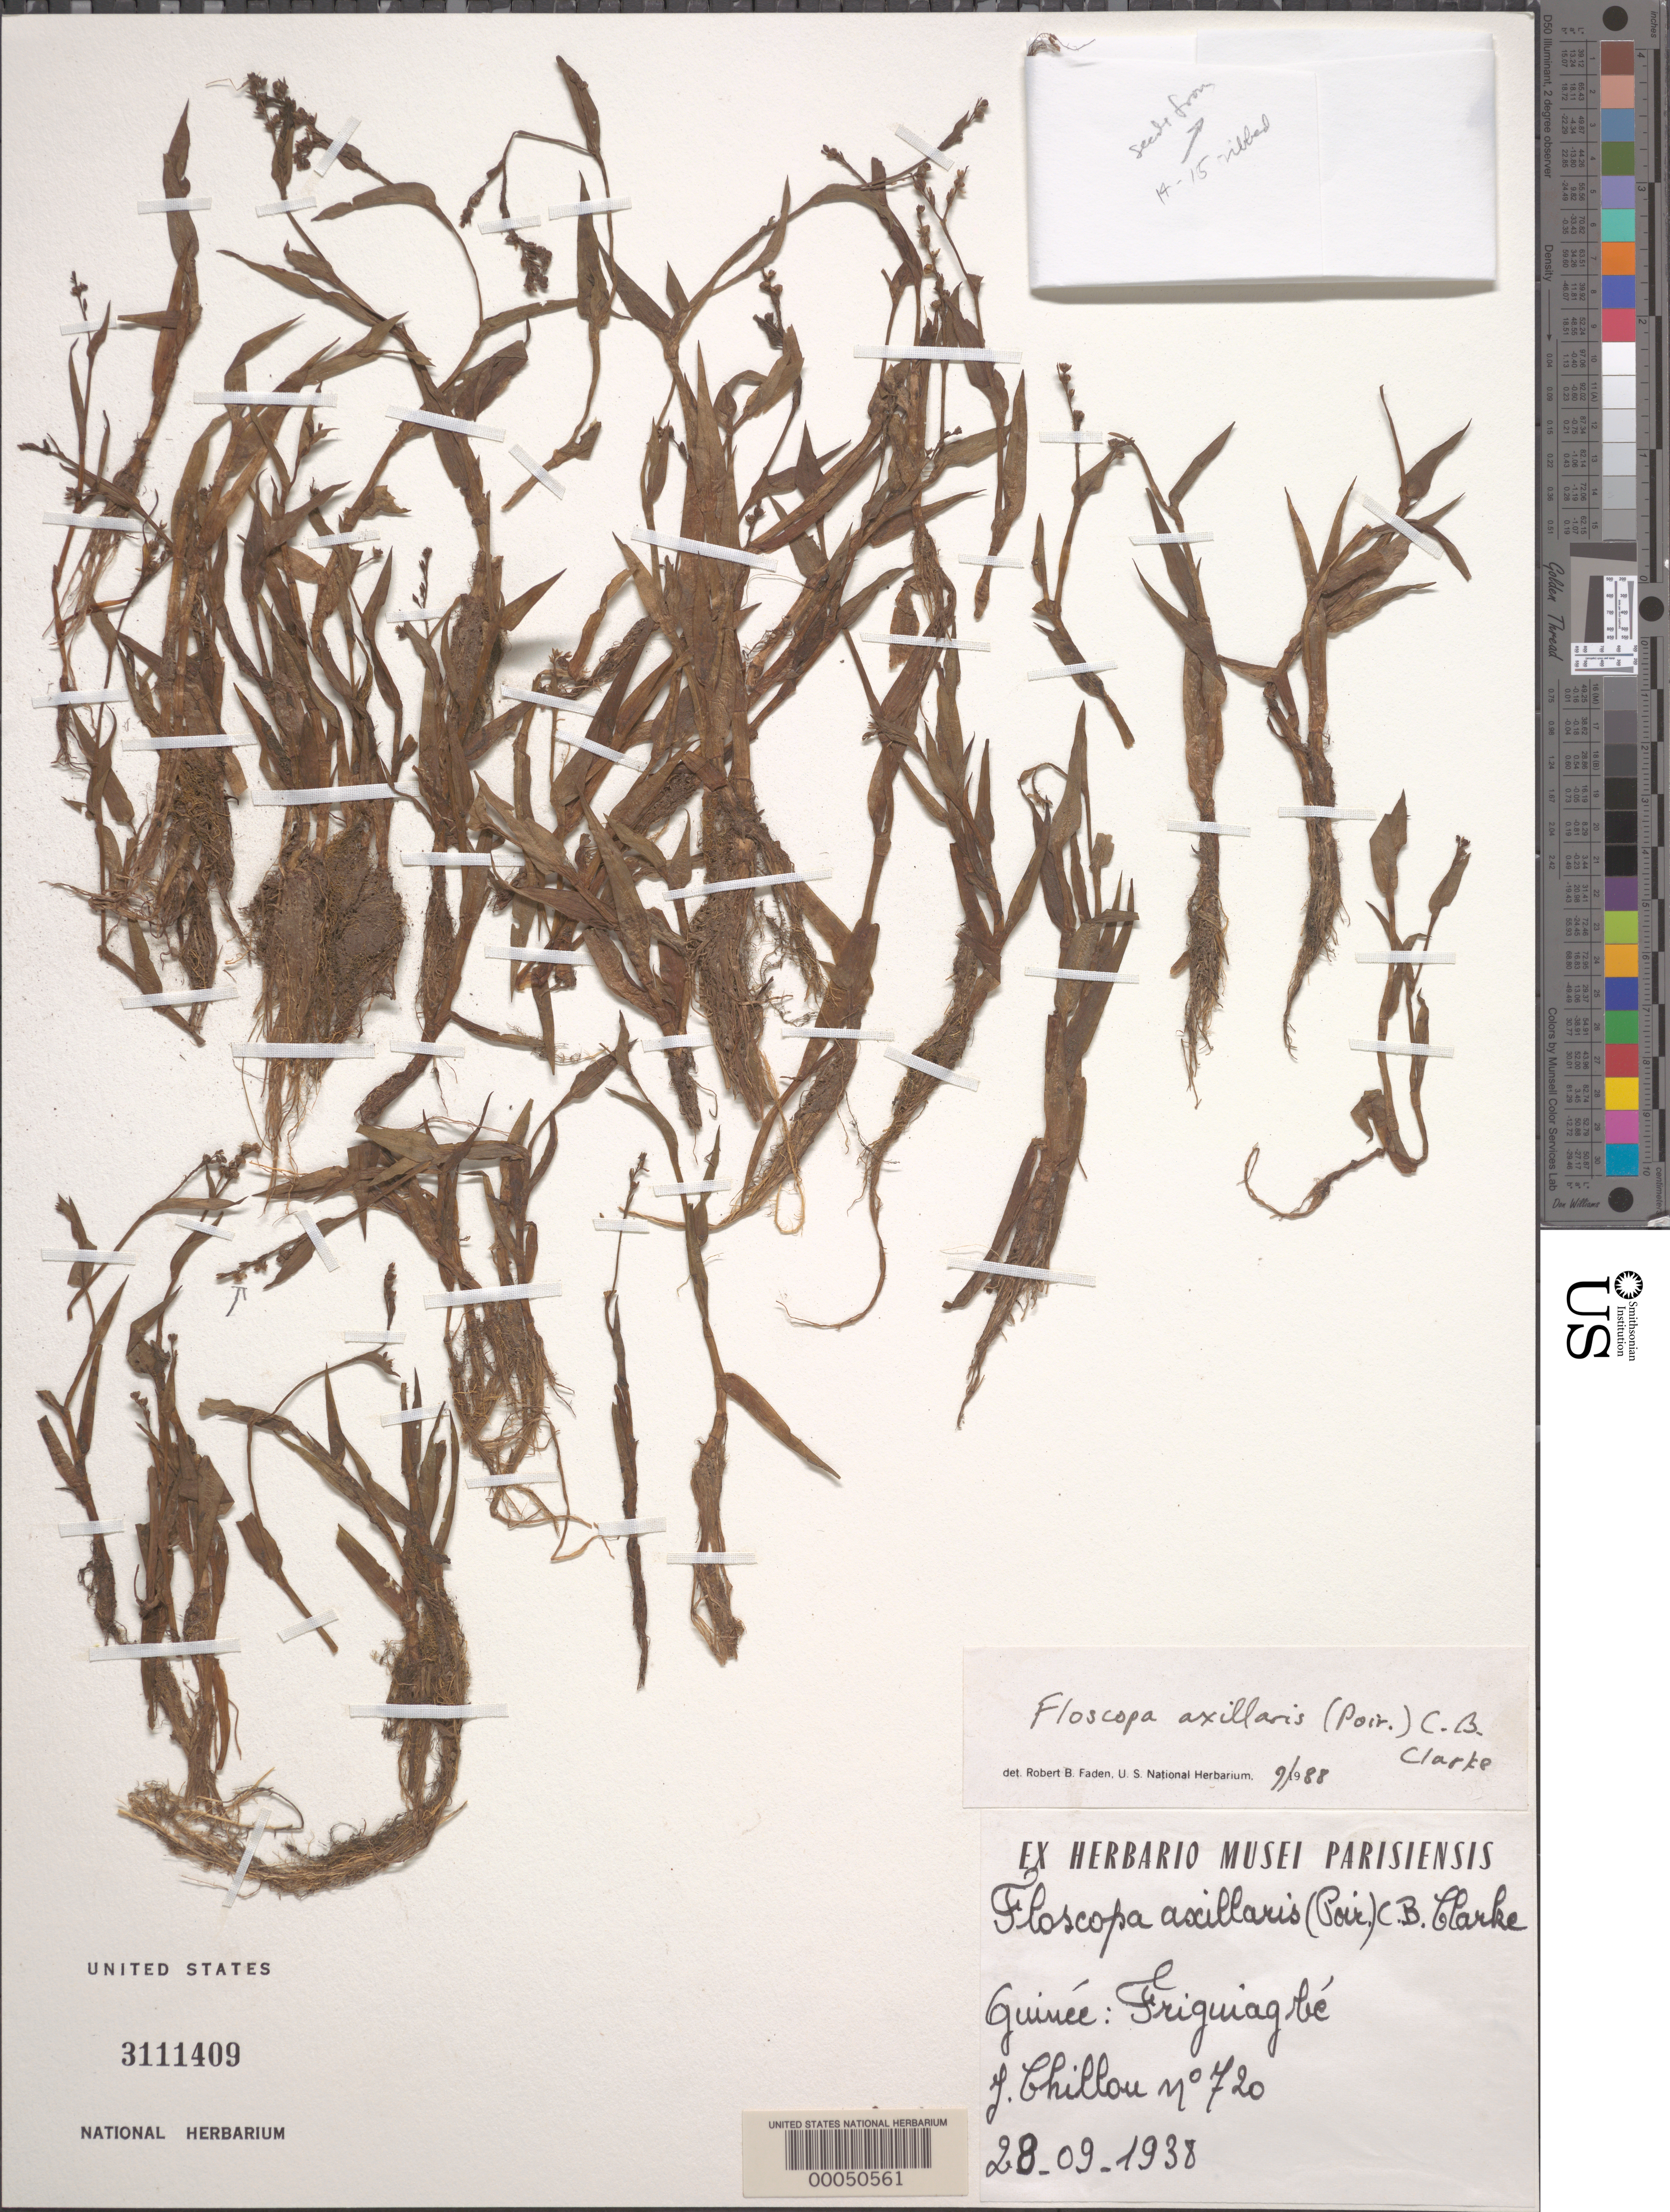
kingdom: Plantae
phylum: Tracheophyta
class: Liliopsida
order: Commelinales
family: Commelinaceae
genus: Floscopa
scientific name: Floscopa axillaris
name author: (Poir.) C.B. Clarke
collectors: Y. Chillou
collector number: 720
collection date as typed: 28 Sep 1938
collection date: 1938-09-28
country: Guinea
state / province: Kindia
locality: Friguiagbe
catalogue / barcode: US 3111409